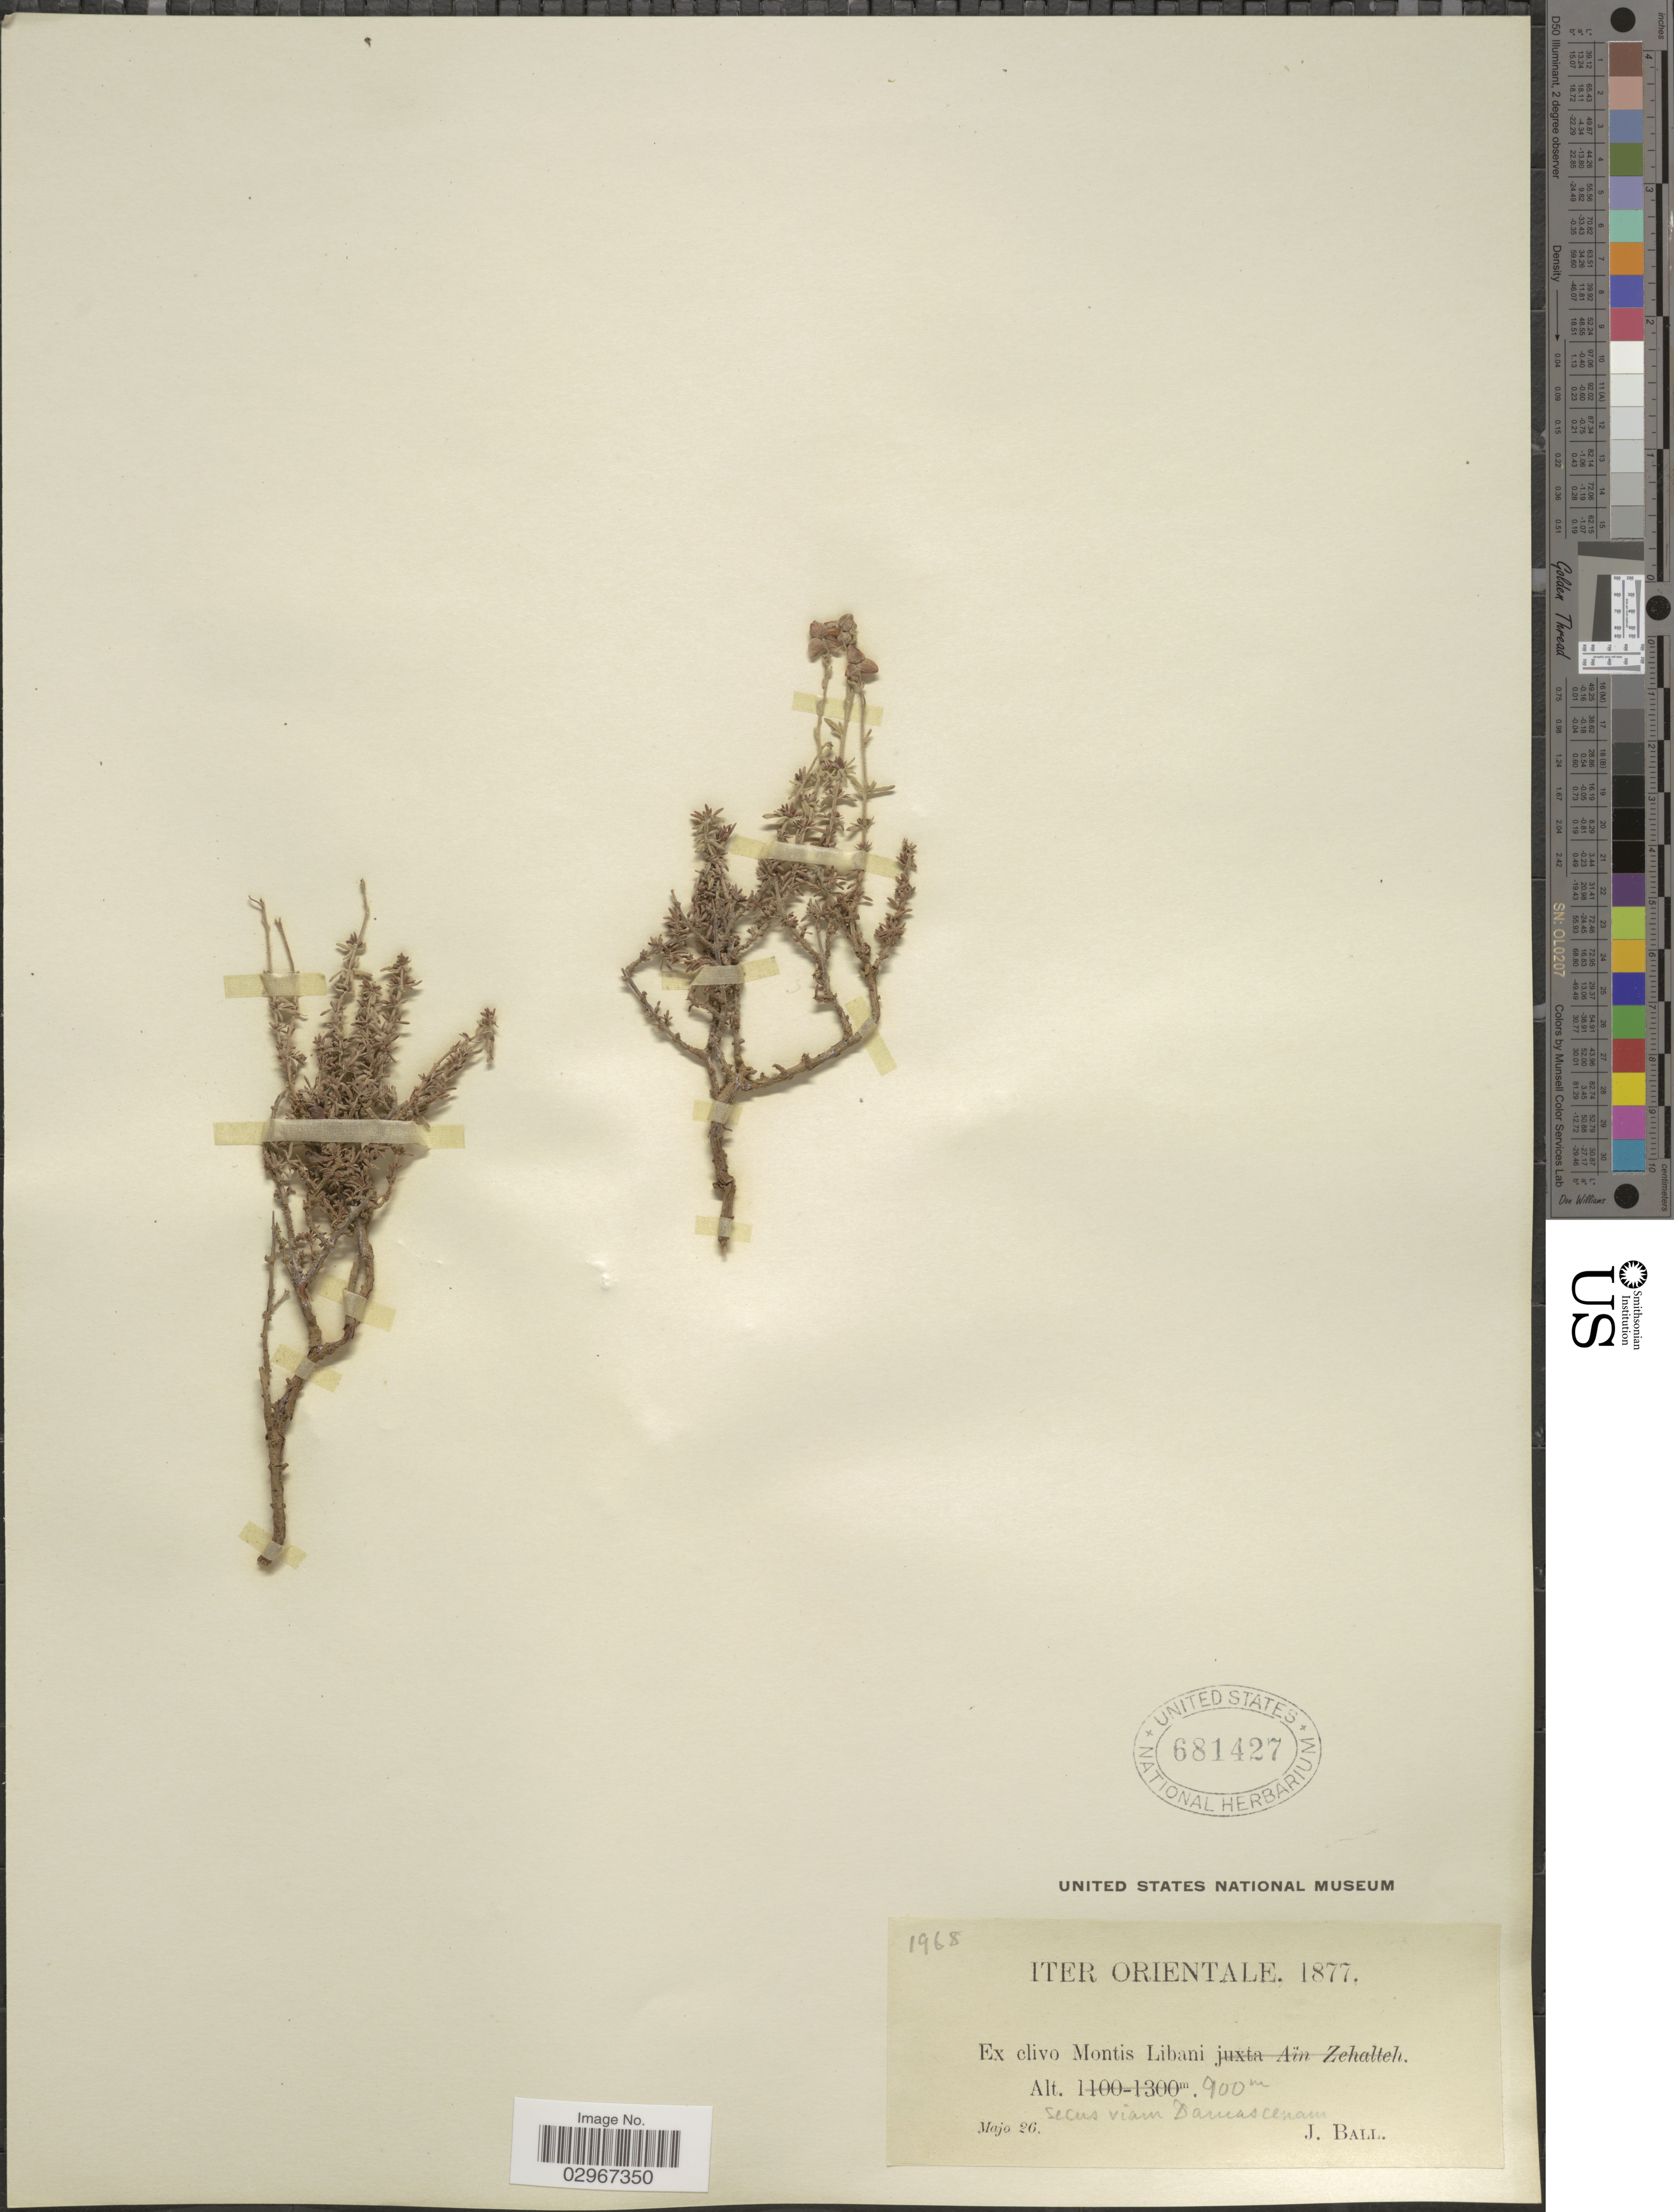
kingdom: Plantae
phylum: Tracheophyta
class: Magnoliopsida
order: Malvales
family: Cistaceae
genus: Helianthemum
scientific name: Helianthemum sp.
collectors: J. Ball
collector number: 1968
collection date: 1877-05-26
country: Lebanon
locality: Iter Orientale, Ex clivo Montis Libani.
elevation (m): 900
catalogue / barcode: US 681427